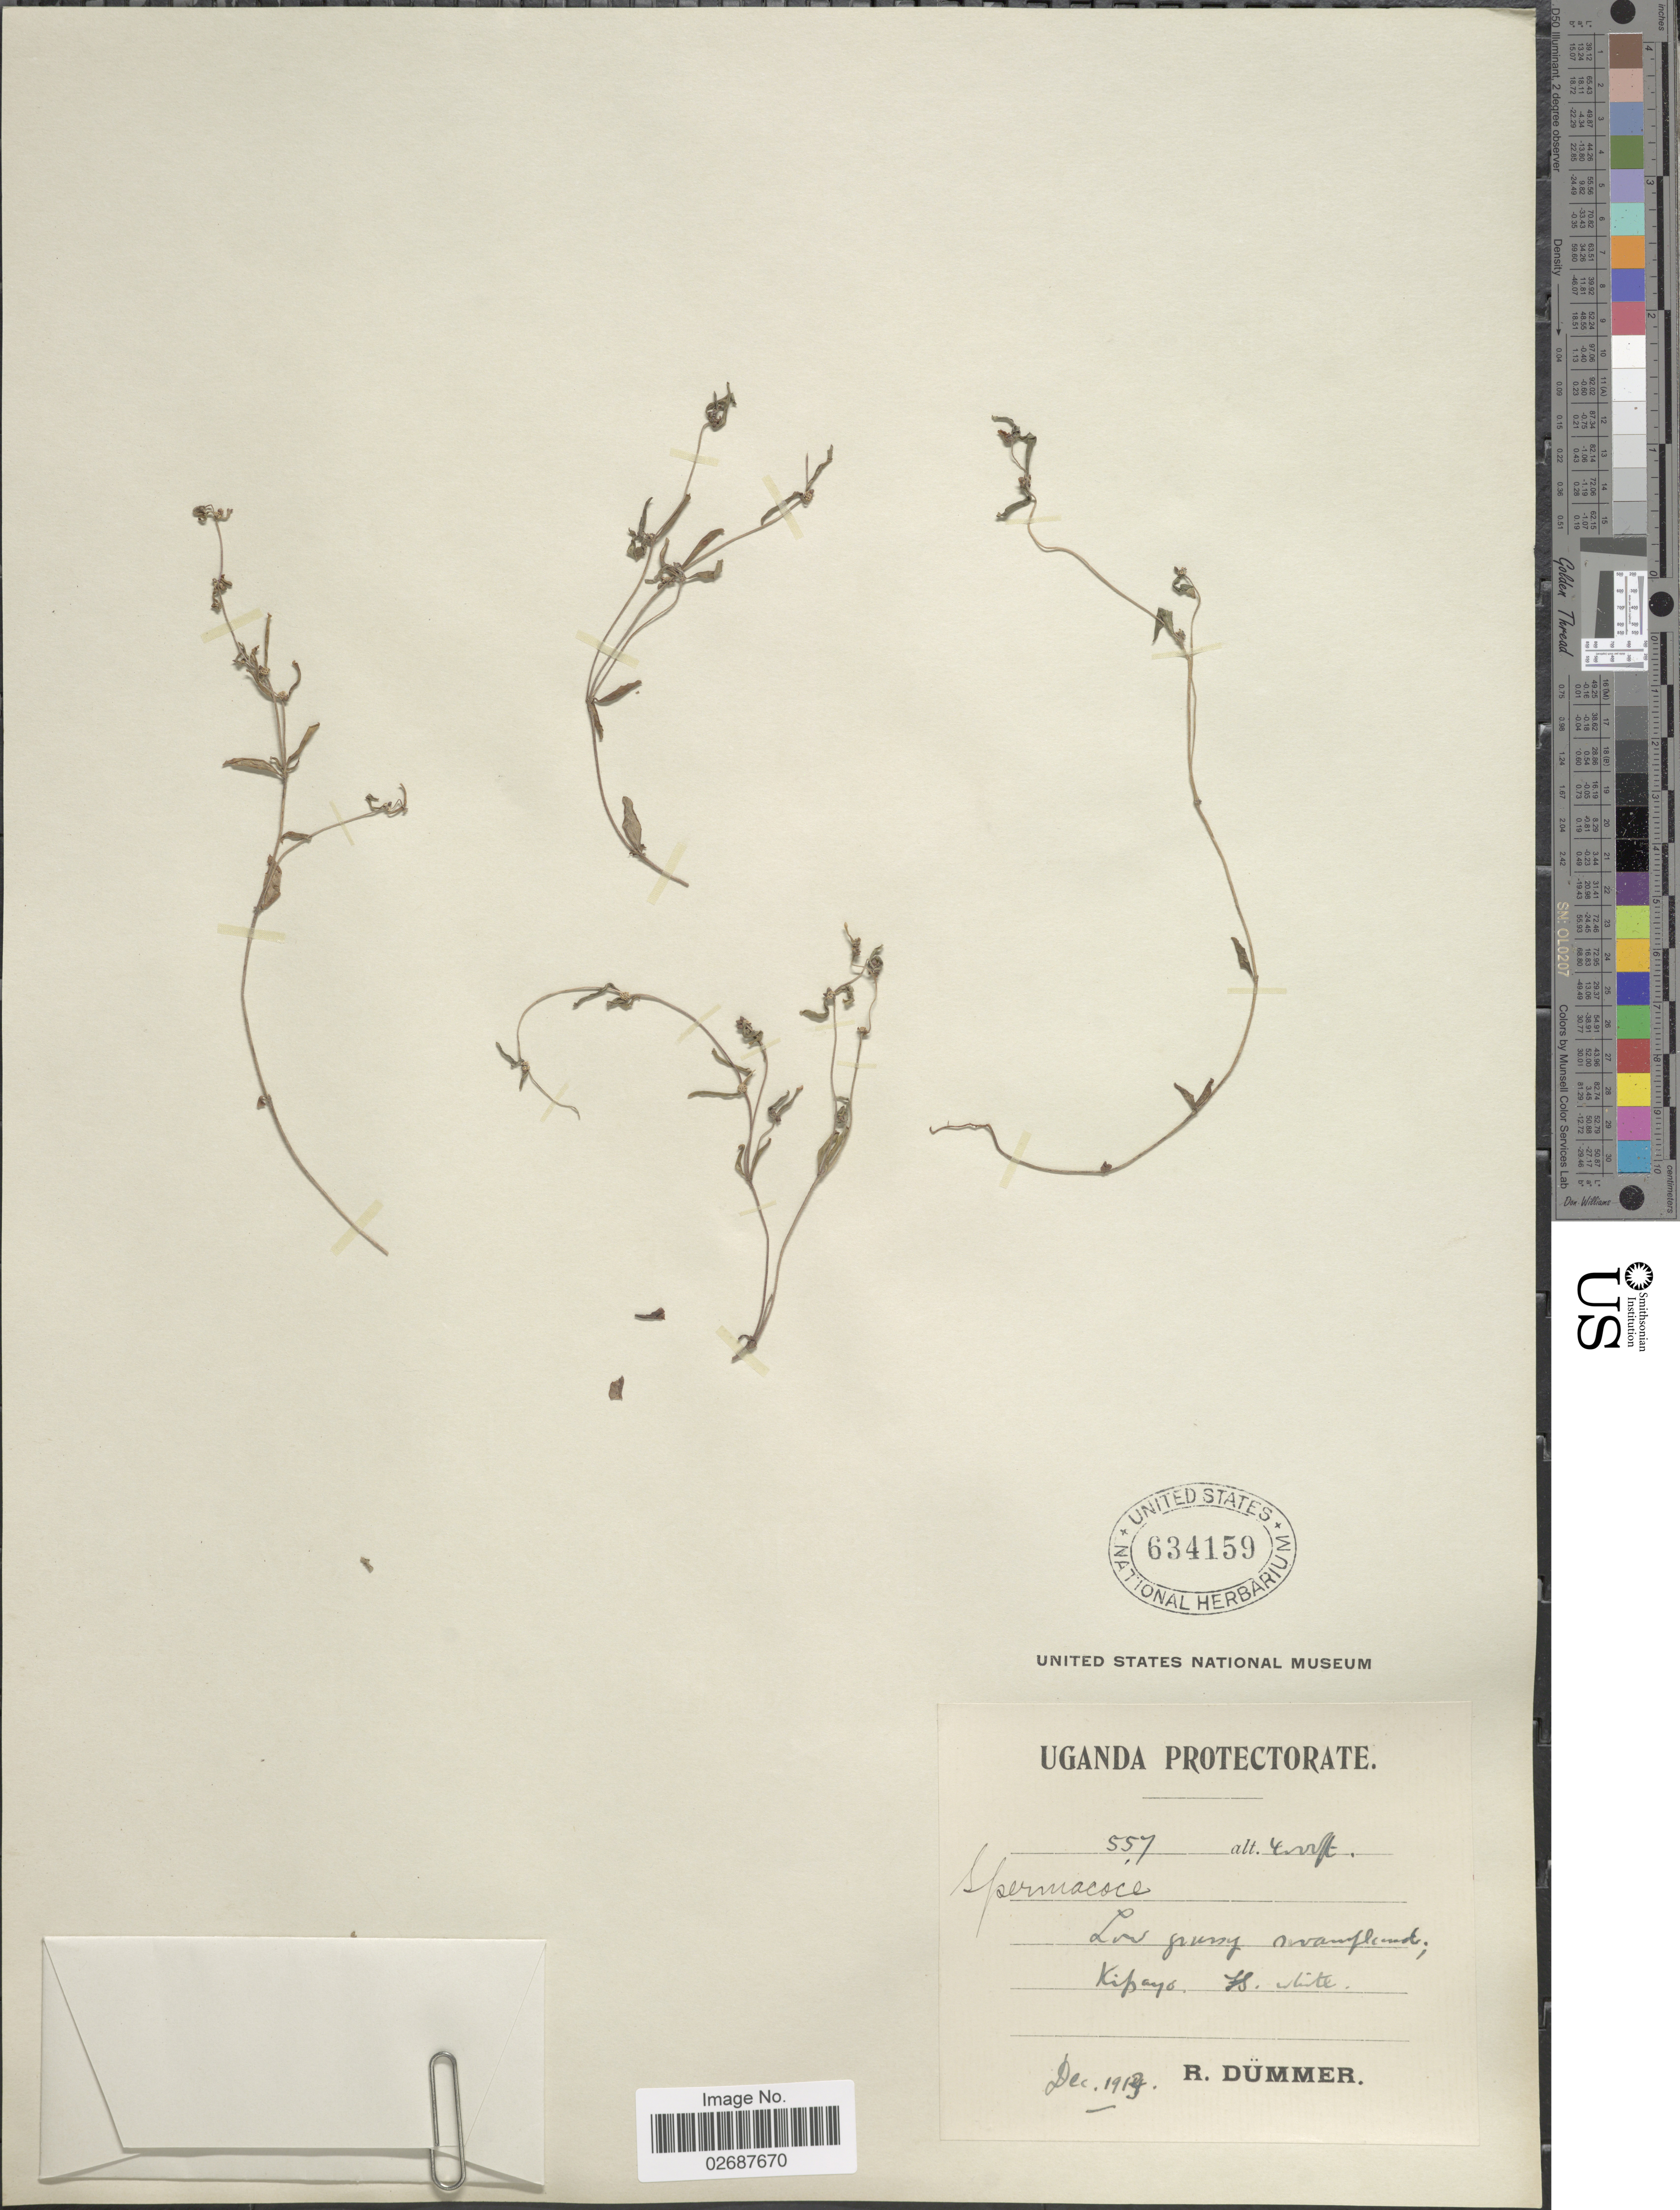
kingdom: Plantae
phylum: Tracheophyta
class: Magnoliopsida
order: Gentianales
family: Rubiaceae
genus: Borreria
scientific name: Borreria sp.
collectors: R. A. Dümmer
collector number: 557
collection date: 1913-12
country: Uganda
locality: Uganda Protectorate, Kipayo.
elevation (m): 1219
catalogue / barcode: US 634159